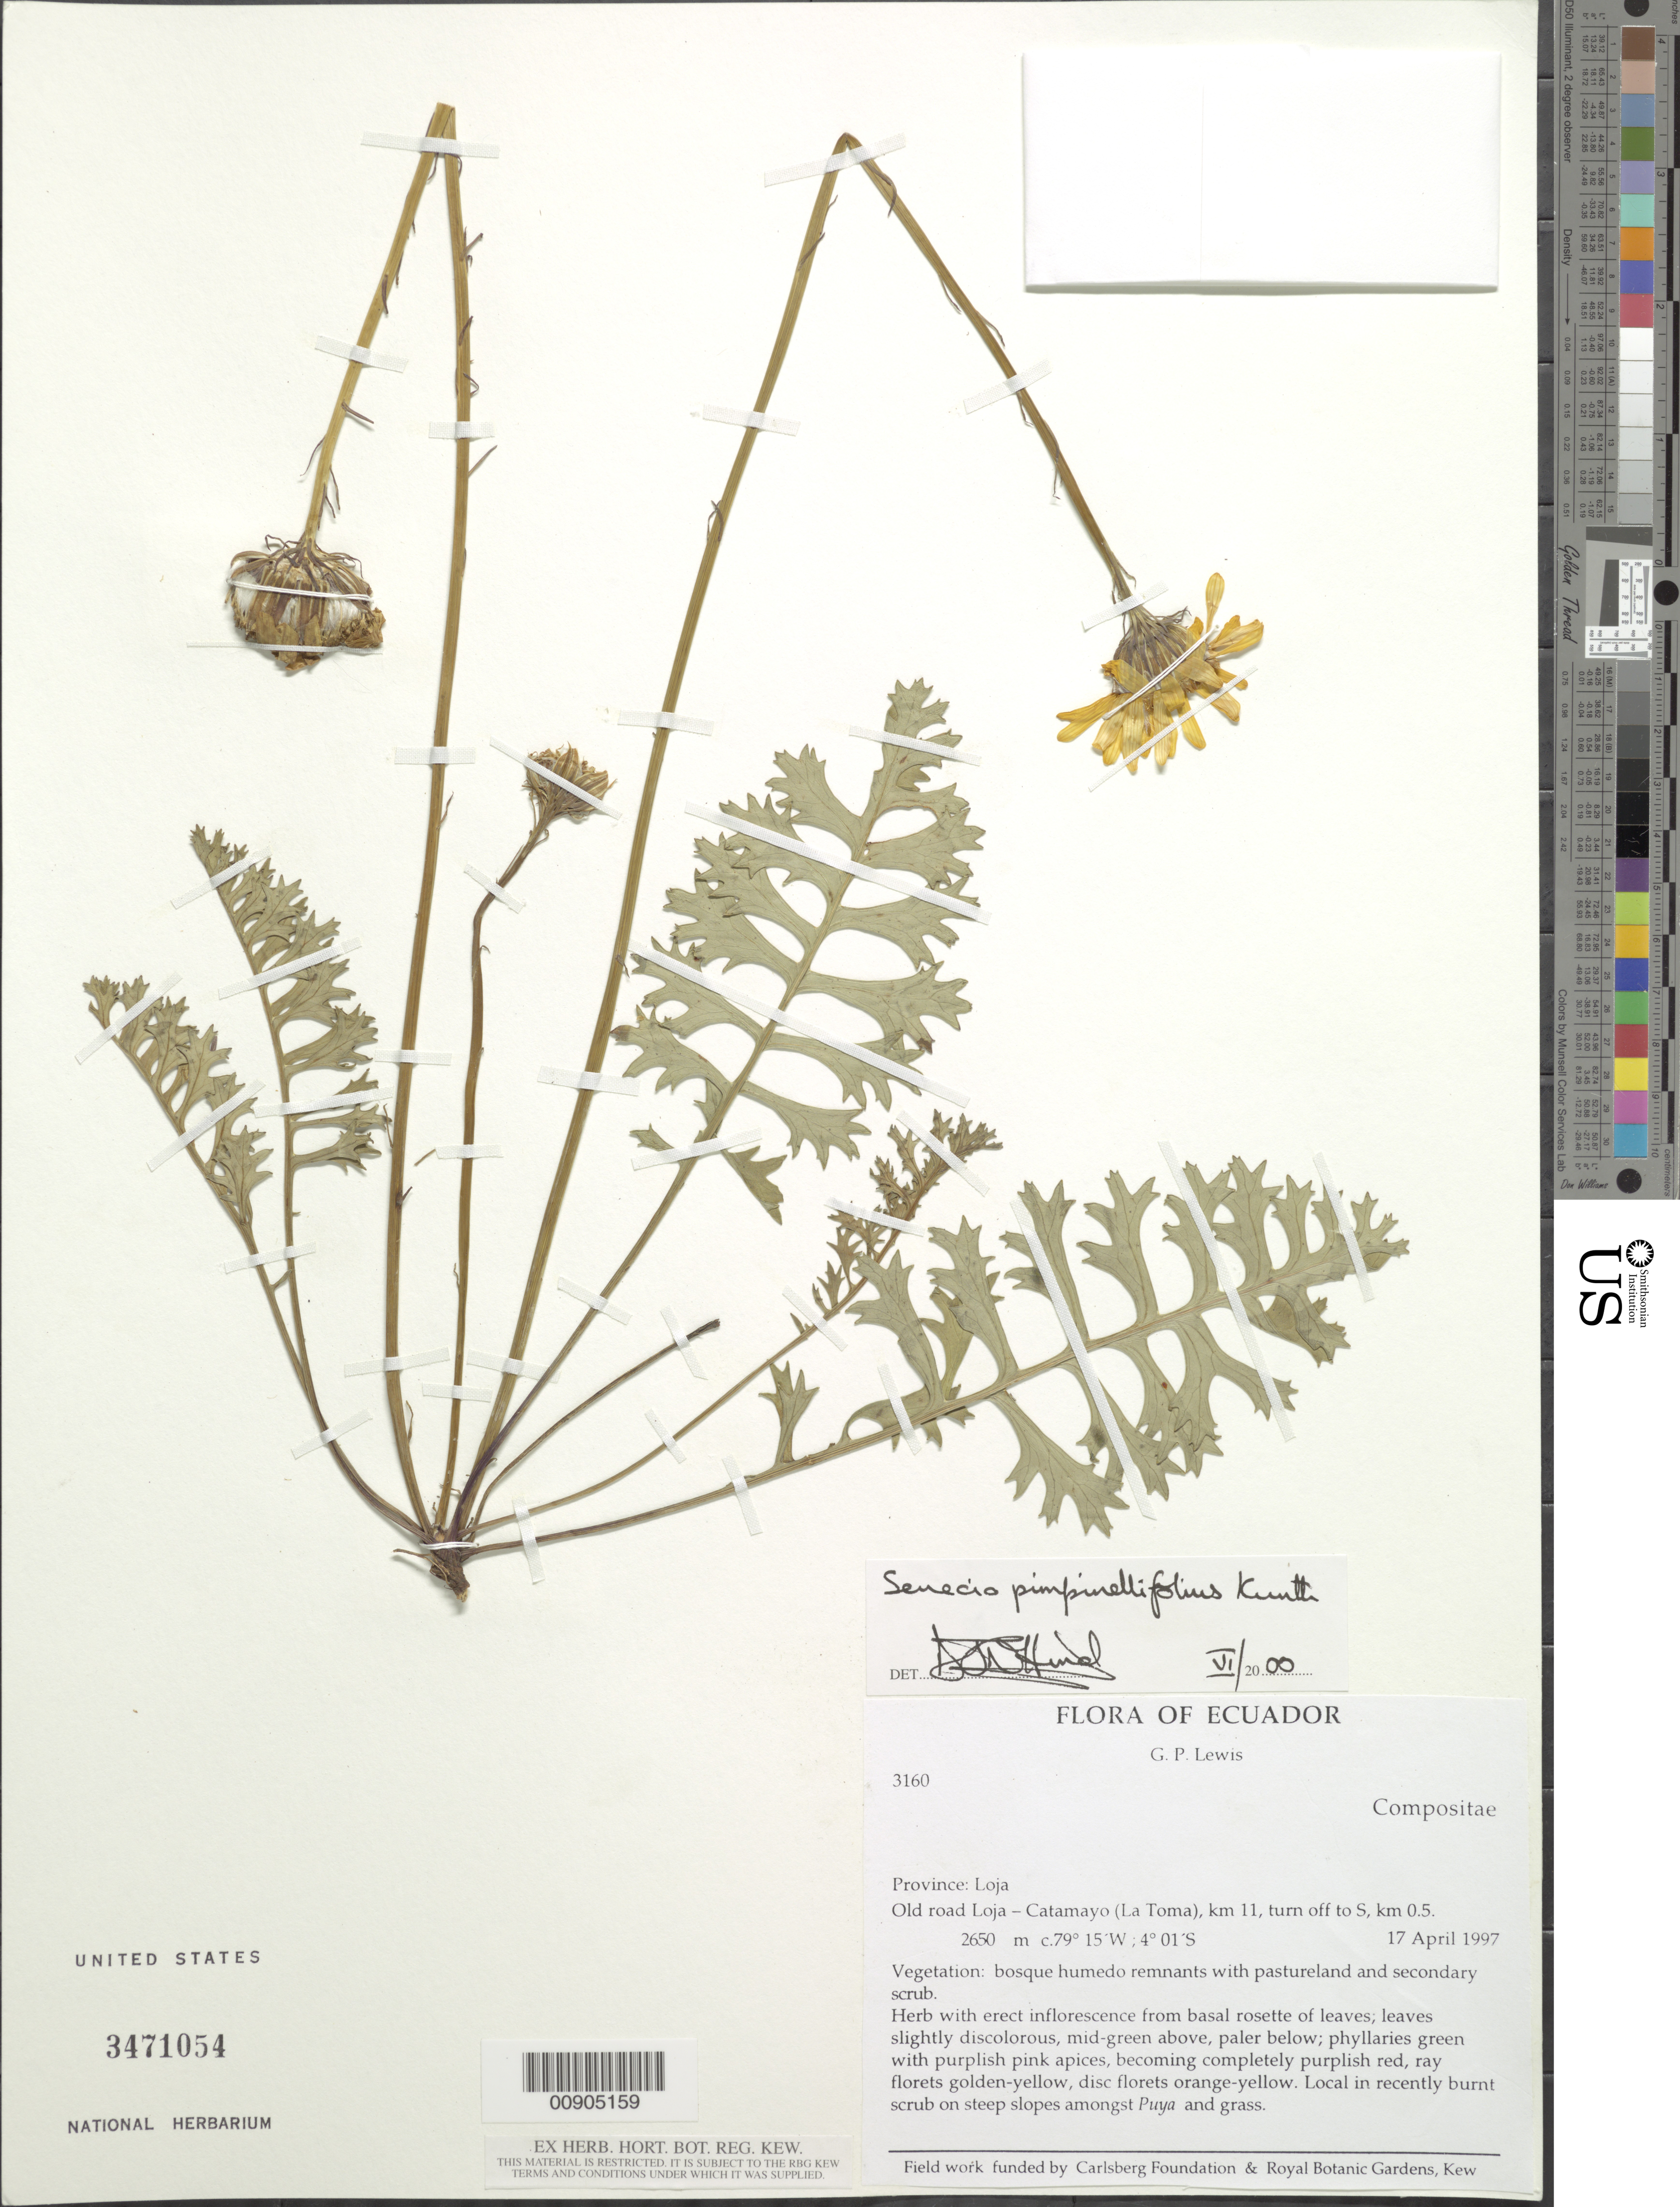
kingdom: Plantae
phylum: Tracheophyta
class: Magnoliopsida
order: Asterales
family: Asteraceae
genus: Dorobaea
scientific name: Dorobaea pimpinellifolia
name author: (Kunth) B. Nord.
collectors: G. P. Lewis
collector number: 3160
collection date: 1997-04-17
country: Ecuador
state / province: Loja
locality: Loja to Catamayo (La Toma), on old road at km 11, turn off to S, km 0.5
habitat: Bosque humedo remnants with pastureland and secondary scrub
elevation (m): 2650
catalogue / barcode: US 3471054